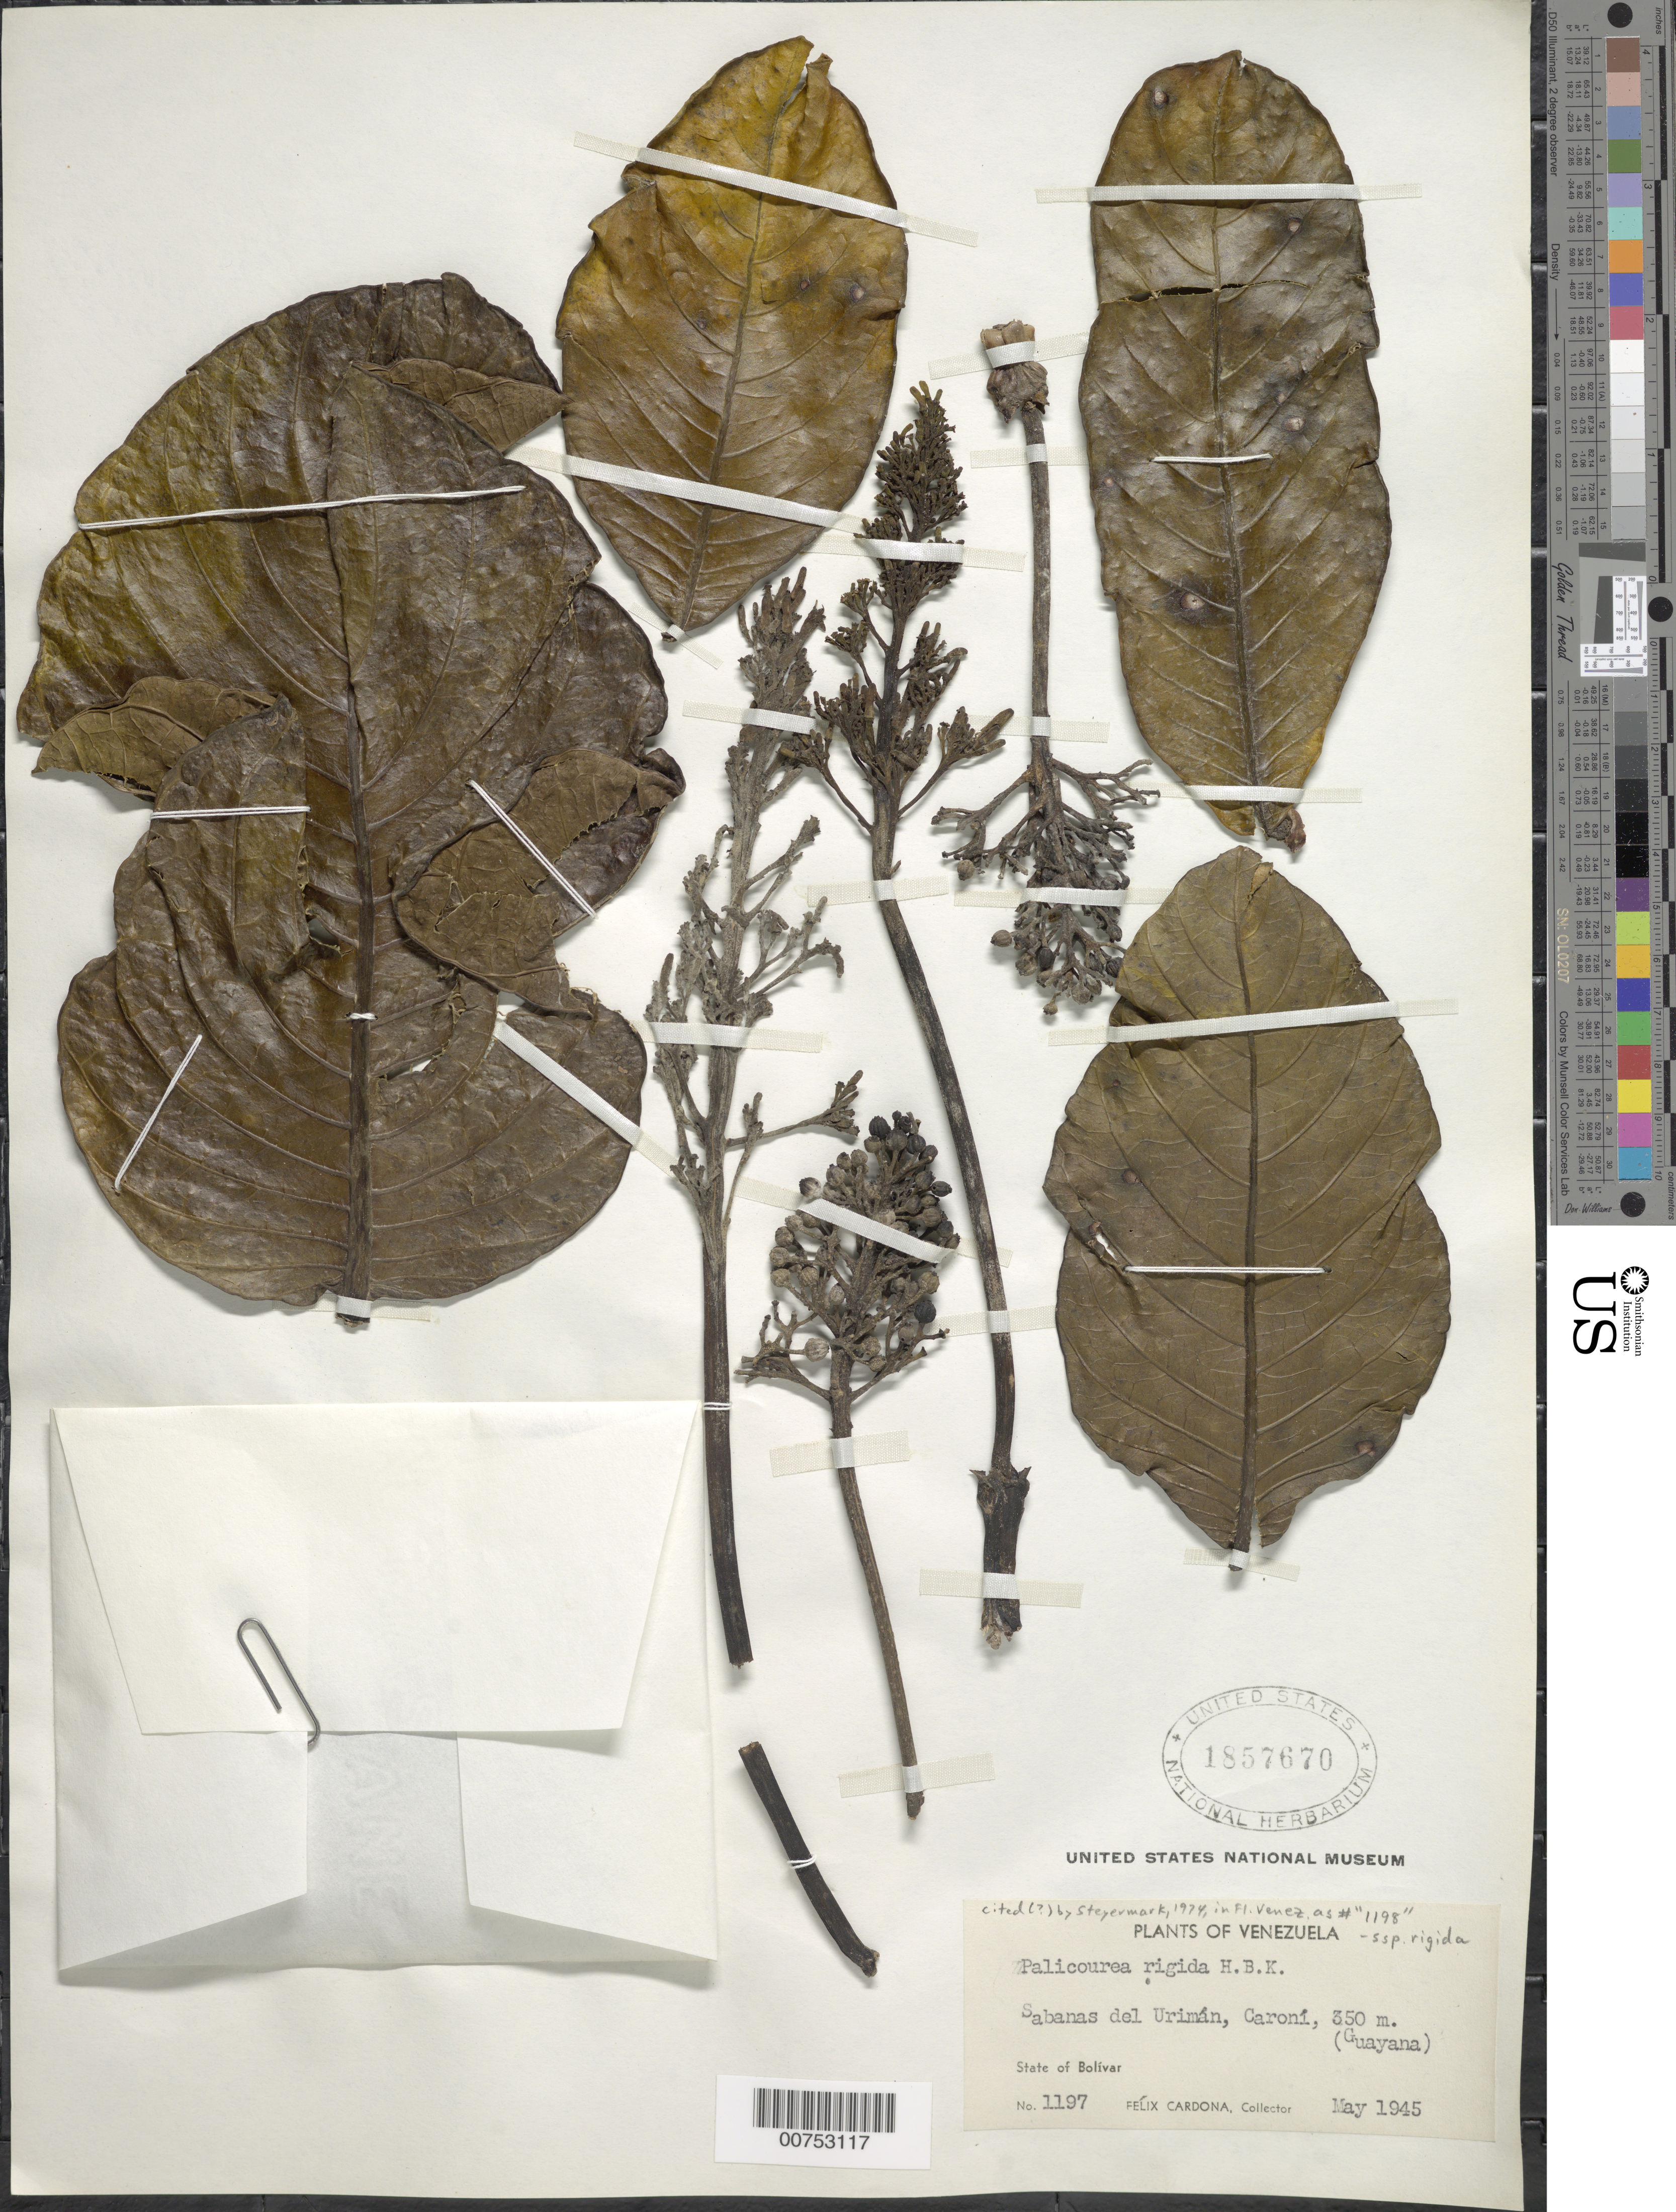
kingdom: Plantae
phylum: Tracheophyta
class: Magnoliopsida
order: Gentianales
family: Rubiaceae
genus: Palicourea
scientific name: Palicourea rigida subsp. rigida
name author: Steyerm.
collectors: F. Cardona Puig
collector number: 1197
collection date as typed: May-45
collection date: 1945-05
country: Venezuela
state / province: Bolívar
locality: Río Caroní, Urimán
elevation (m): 350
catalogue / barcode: US 1857670